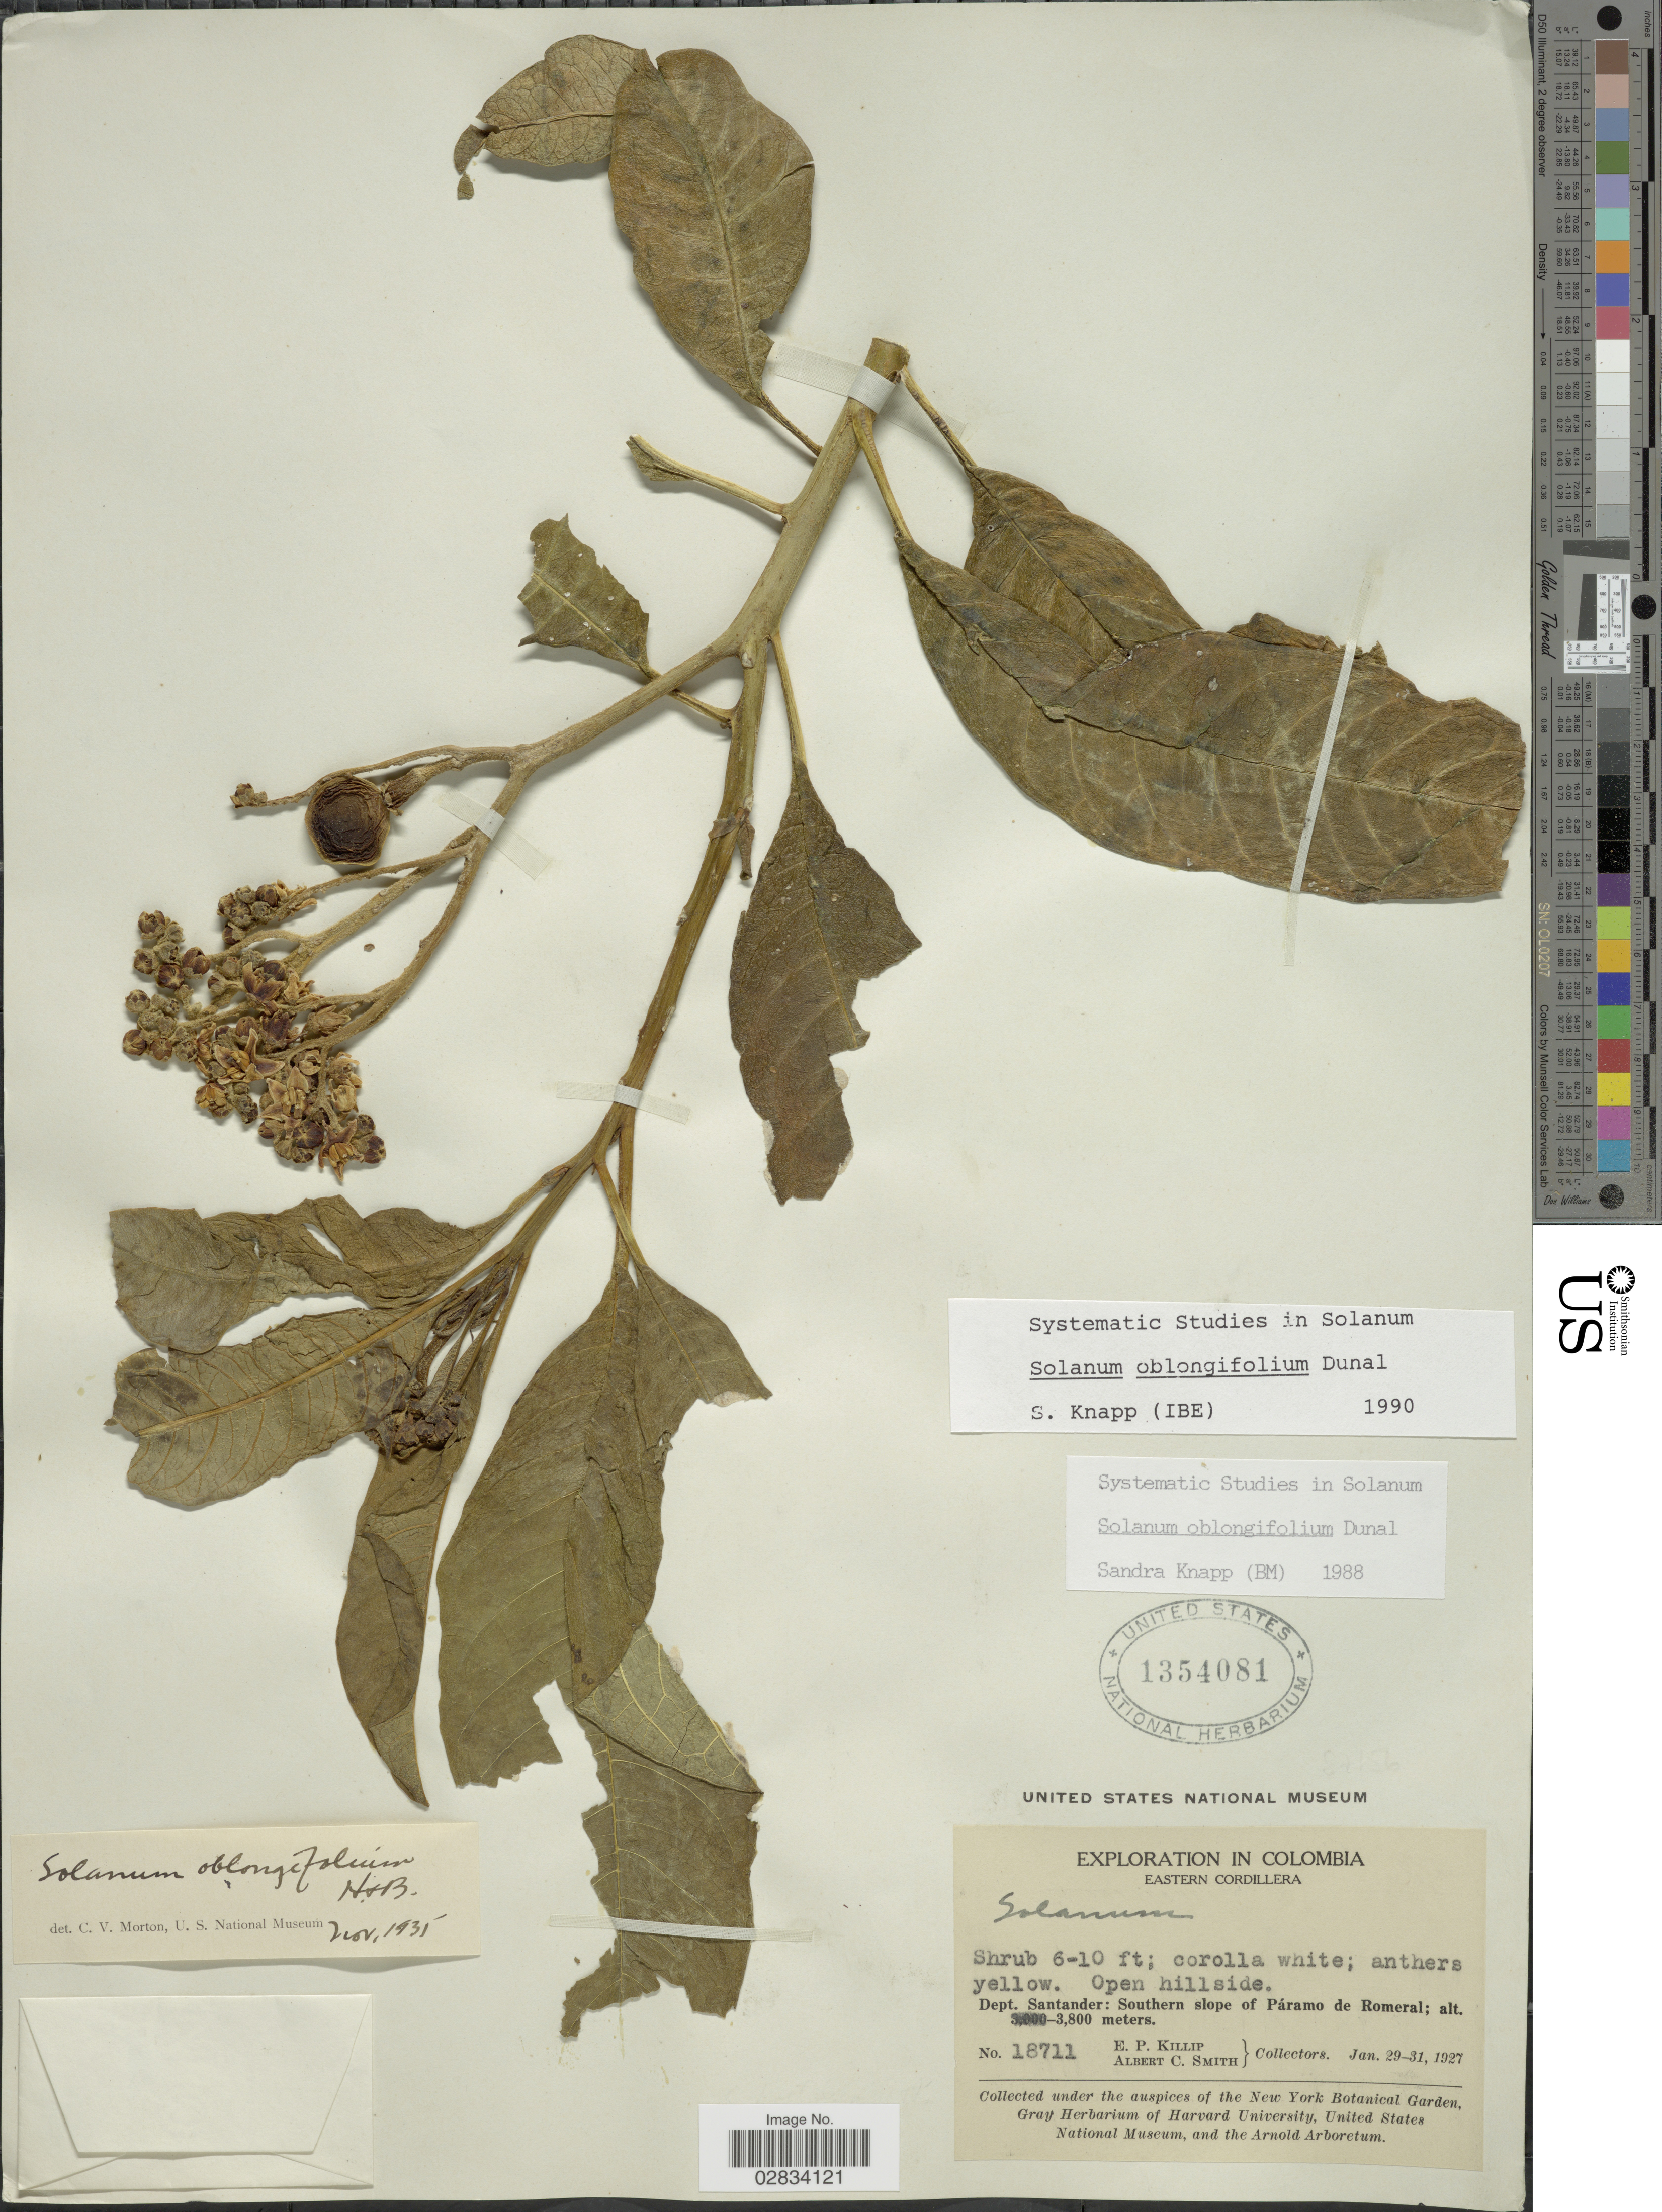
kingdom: Plantae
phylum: Tracheophyta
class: Magnoliopsida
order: Solanales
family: Solanaceae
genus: Solanum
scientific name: Solanum oblongifolium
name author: Duval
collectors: E. P. Killip & A. C. Smith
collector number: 18711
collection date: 1927-01-29/1927-01-31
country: Colombia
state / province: Santander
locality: Eastern Cordillera, Dept. Santander, Southern slope of Páramo de Romeral.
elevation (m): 3800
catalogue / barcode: US 1354081